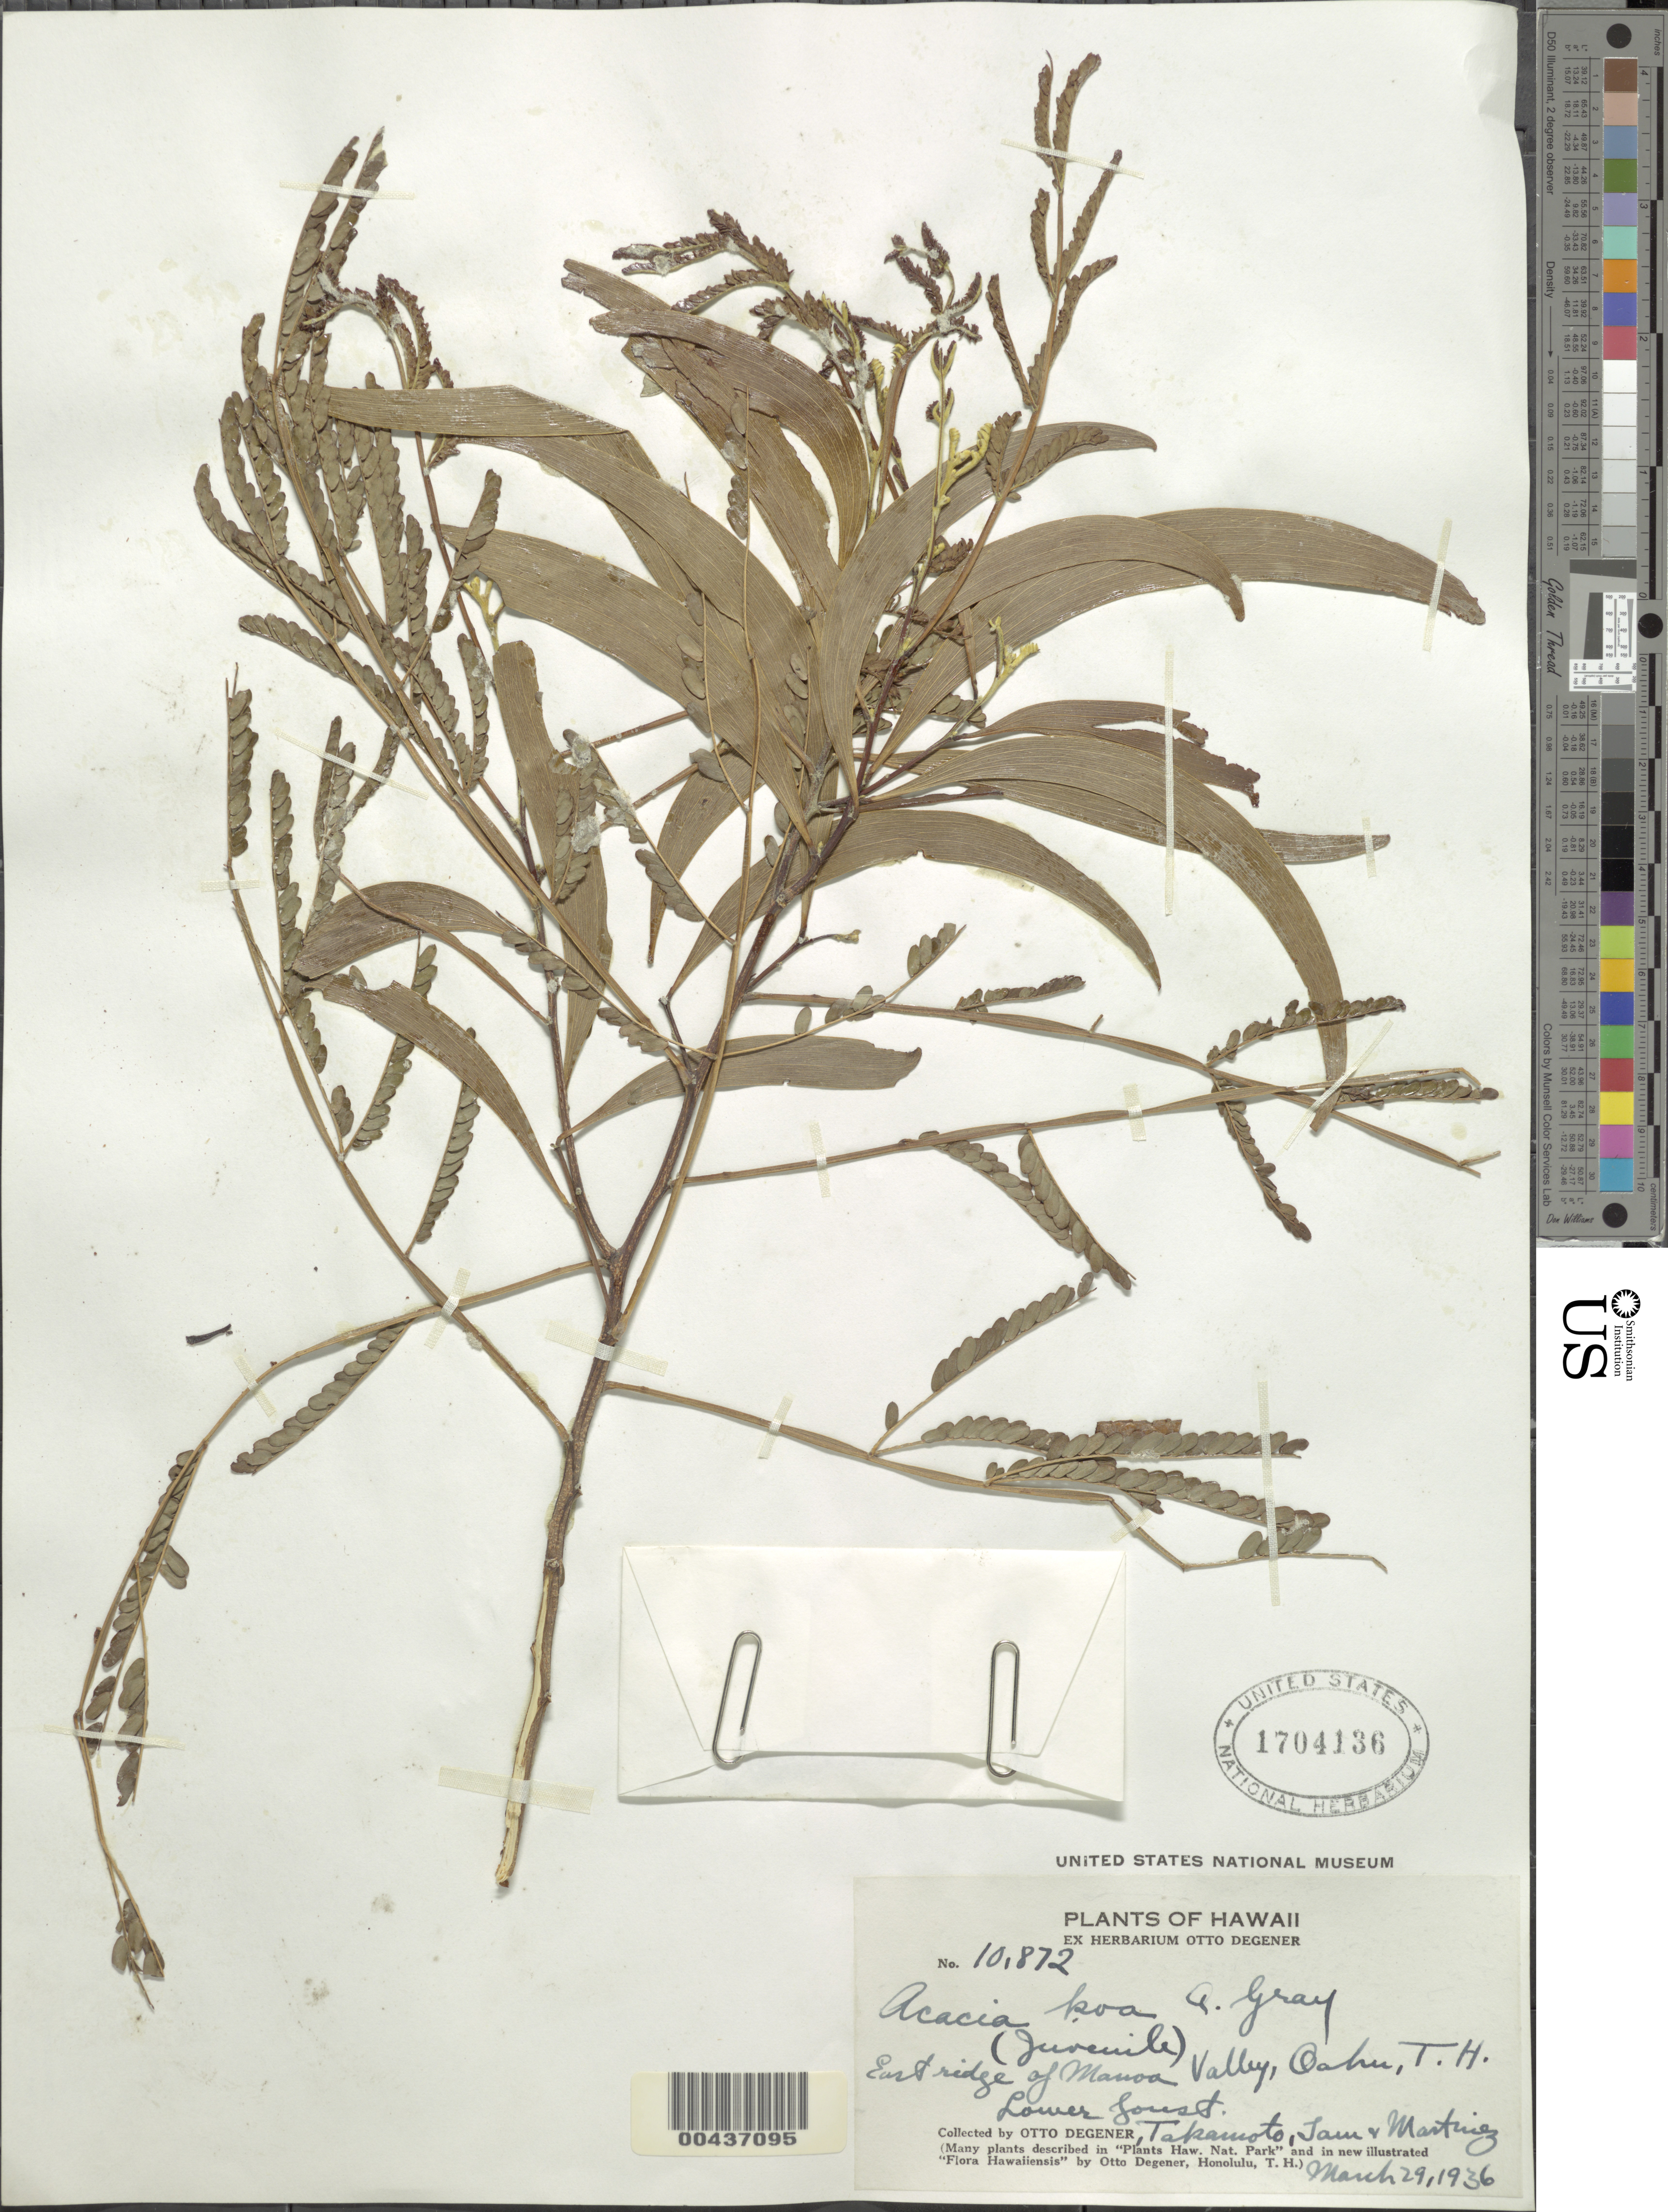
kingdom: Plantae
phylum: Tracheophyta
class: Magnoliopsida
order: Fabales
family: Fabaceae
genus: Acacia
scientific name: Acacia koa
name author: A. Gray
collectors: O. Degener, -. Takamoto, -- Lam & -- Martinez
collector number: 10872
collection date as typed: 29 Mar 1936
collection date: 1936-03-29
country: United States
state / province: Hawaii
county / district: Honolulu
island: Oahu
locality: East ridge of Manoa Valley, Oahu, T.H.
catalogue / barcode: US 1704136